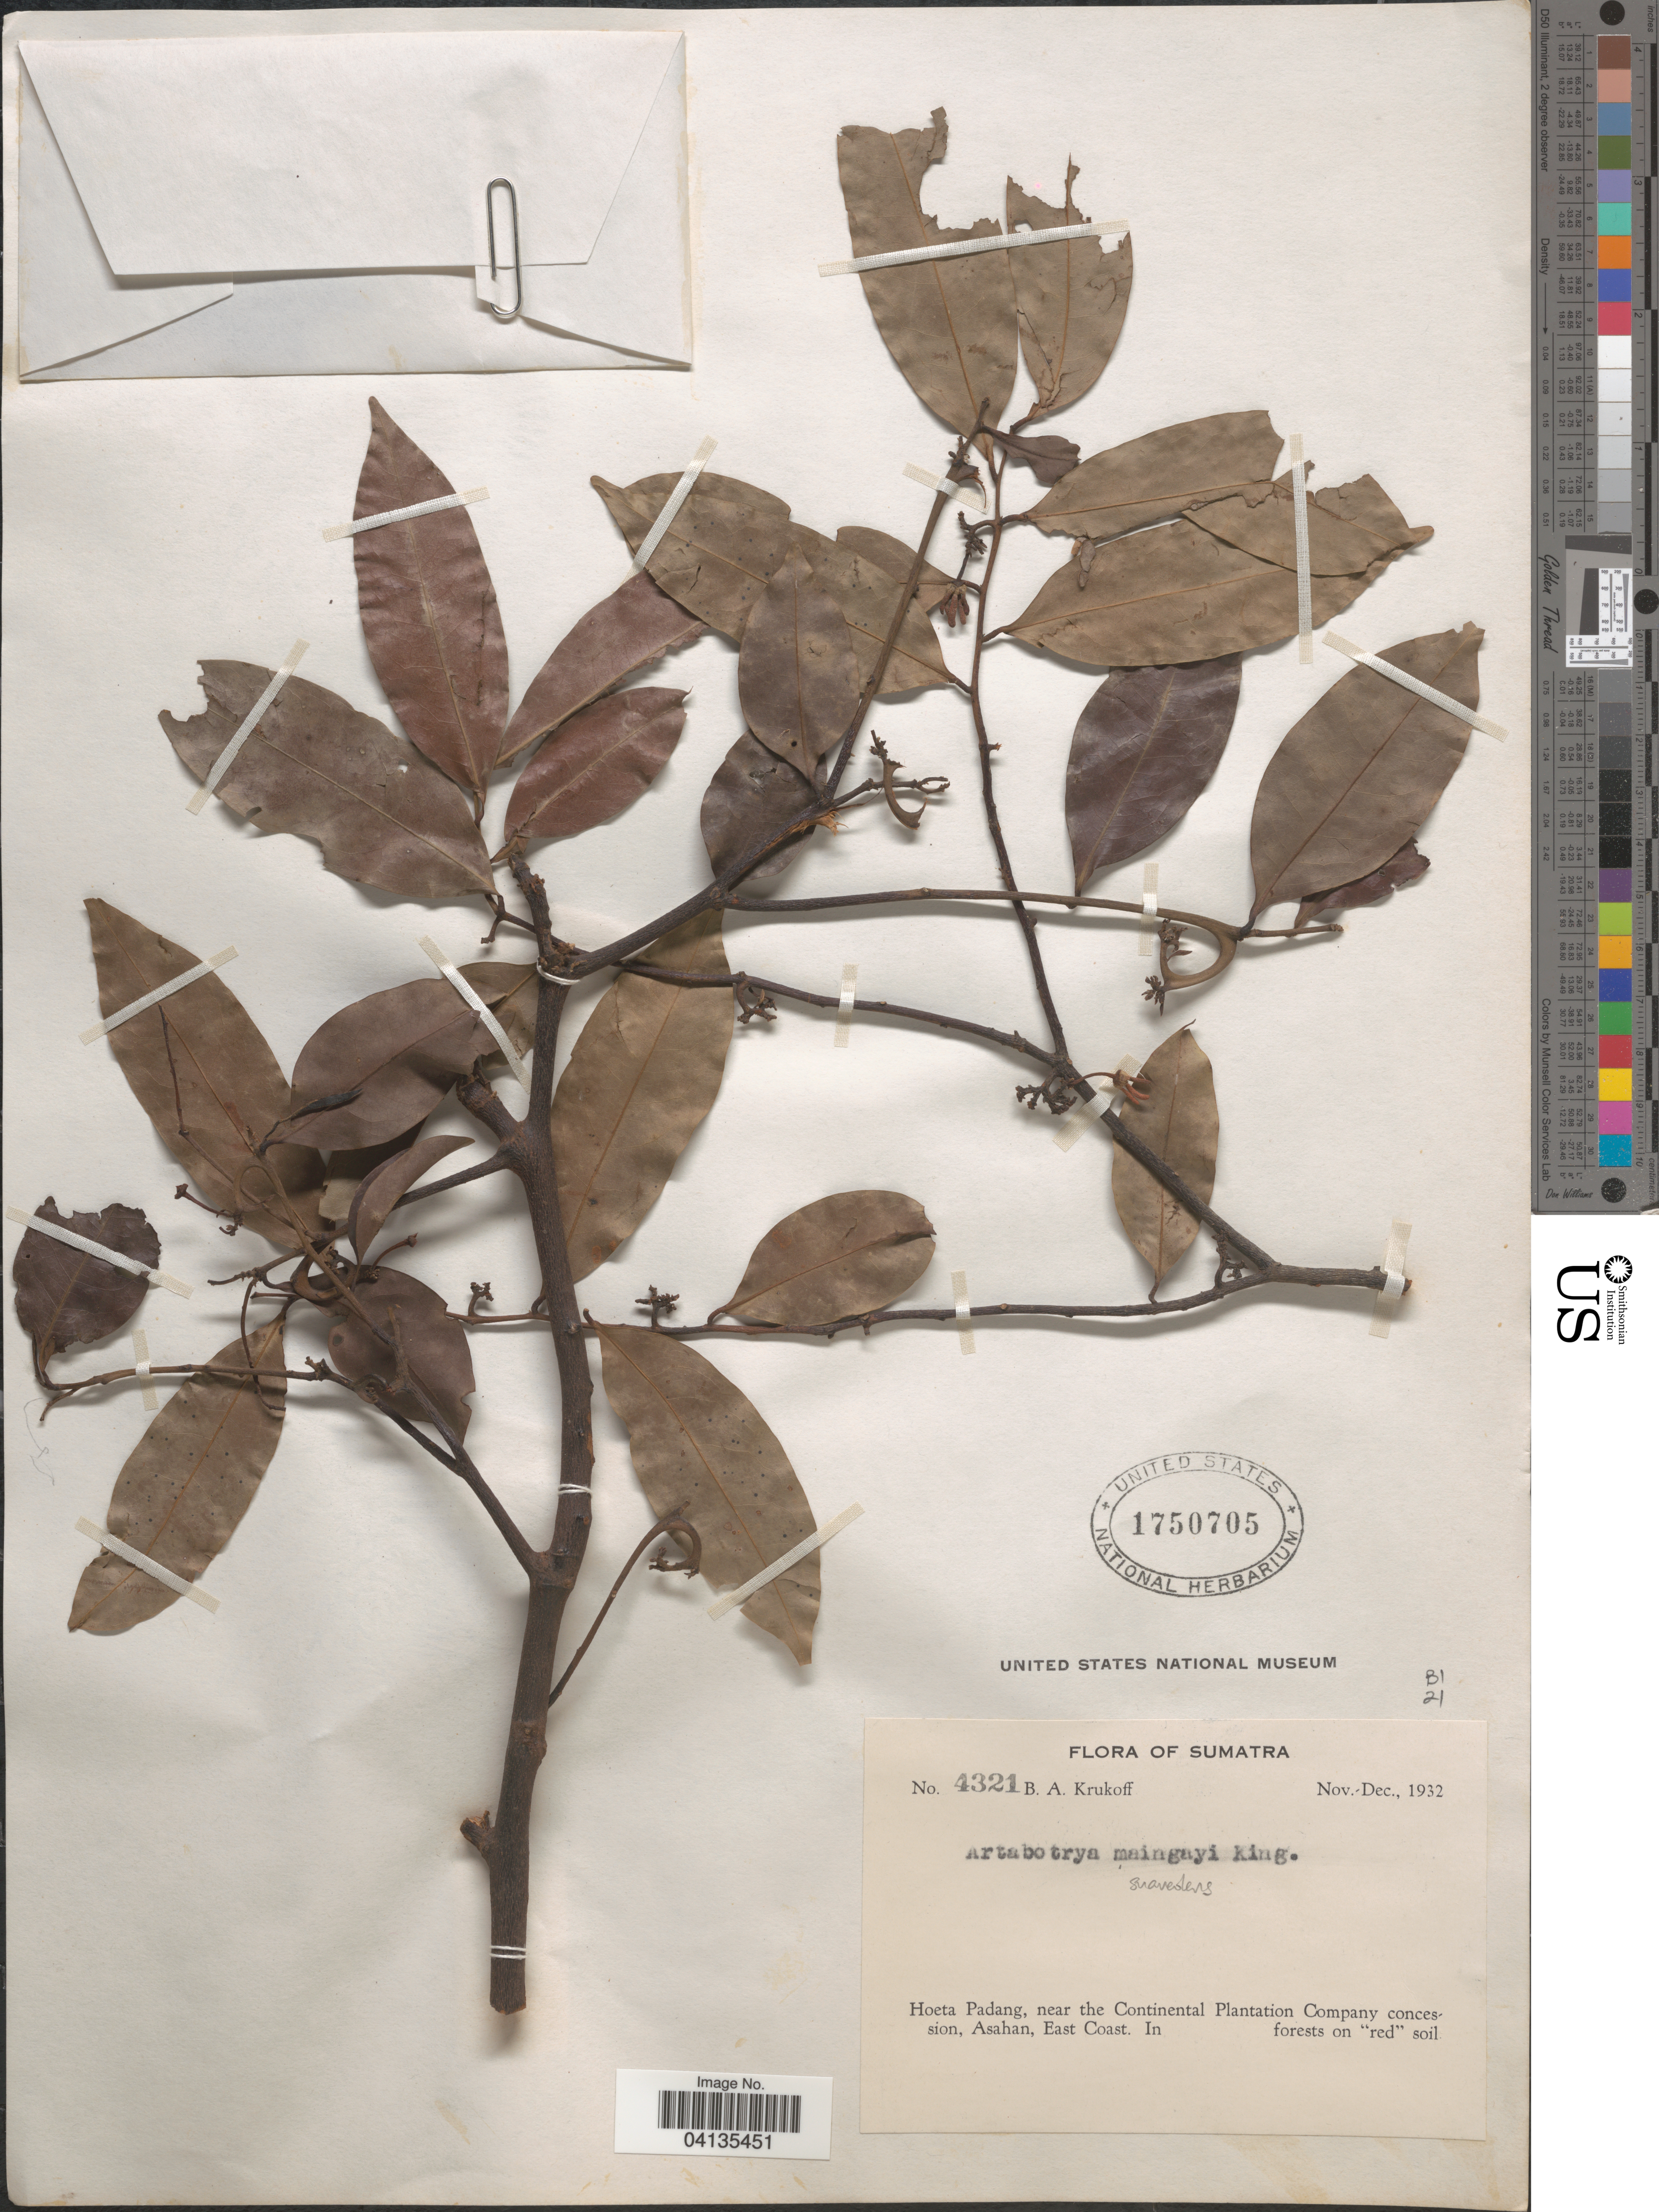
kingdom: Plantae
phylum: Tracheophyta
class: Magnoliopsida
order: Magnoliales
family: Annonaceae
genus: Artabotrys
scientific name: Artabotrys suaveolens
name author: (Blume) Blume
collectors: B. A. Krukoff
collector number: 4321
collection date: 1932-11/1932-12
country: Indonesia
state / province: Sumatra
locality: Hoeta Padang, near the Continental Plantation Company concession, Asahan, East Coast.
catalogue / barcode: US 1750705